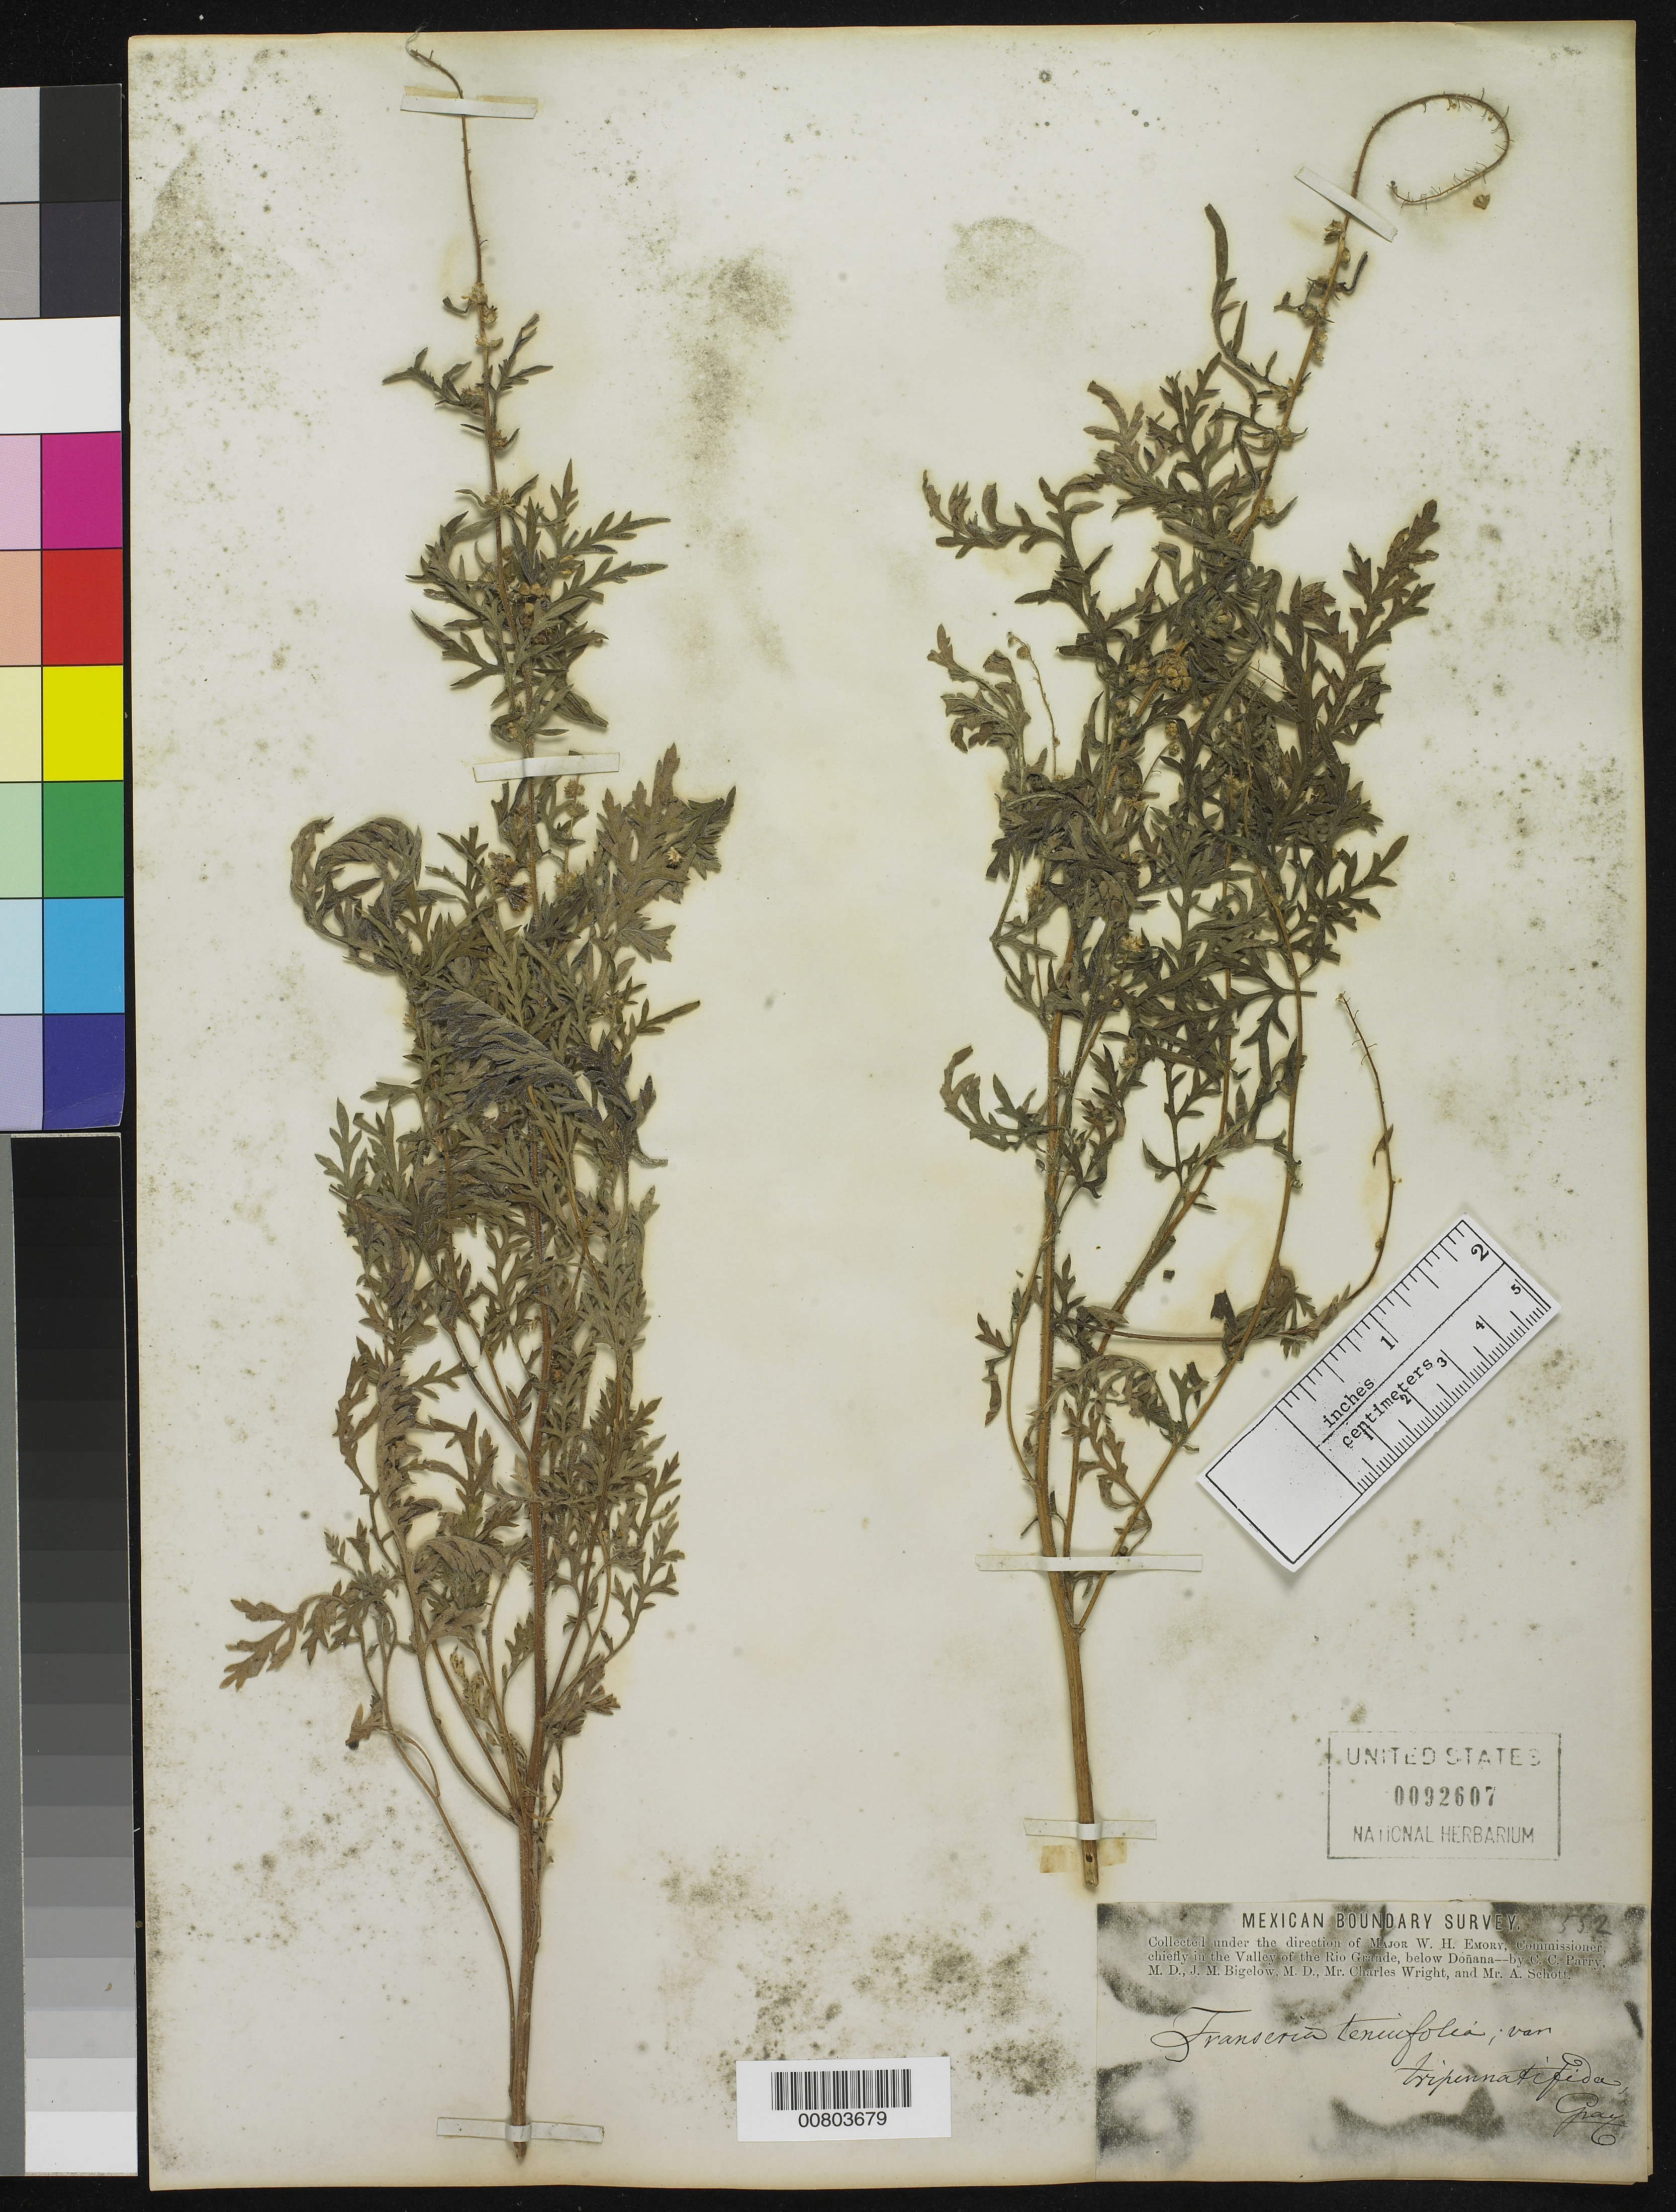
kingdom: Plantae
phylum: Tracheophyta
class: Magnoliopsida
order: Asterales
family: Asteraceae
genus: Franseria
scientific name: Franseria tenuifolia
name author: Harv. & A. Gray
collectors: C. C. Parry, J. M. Bigelow, C. Wright & A. C. V. Schott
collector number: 552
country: United States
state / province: New Mexico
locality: Valley of the Rio Grande, below Doñana, New Mexico.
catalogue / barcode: US 92607